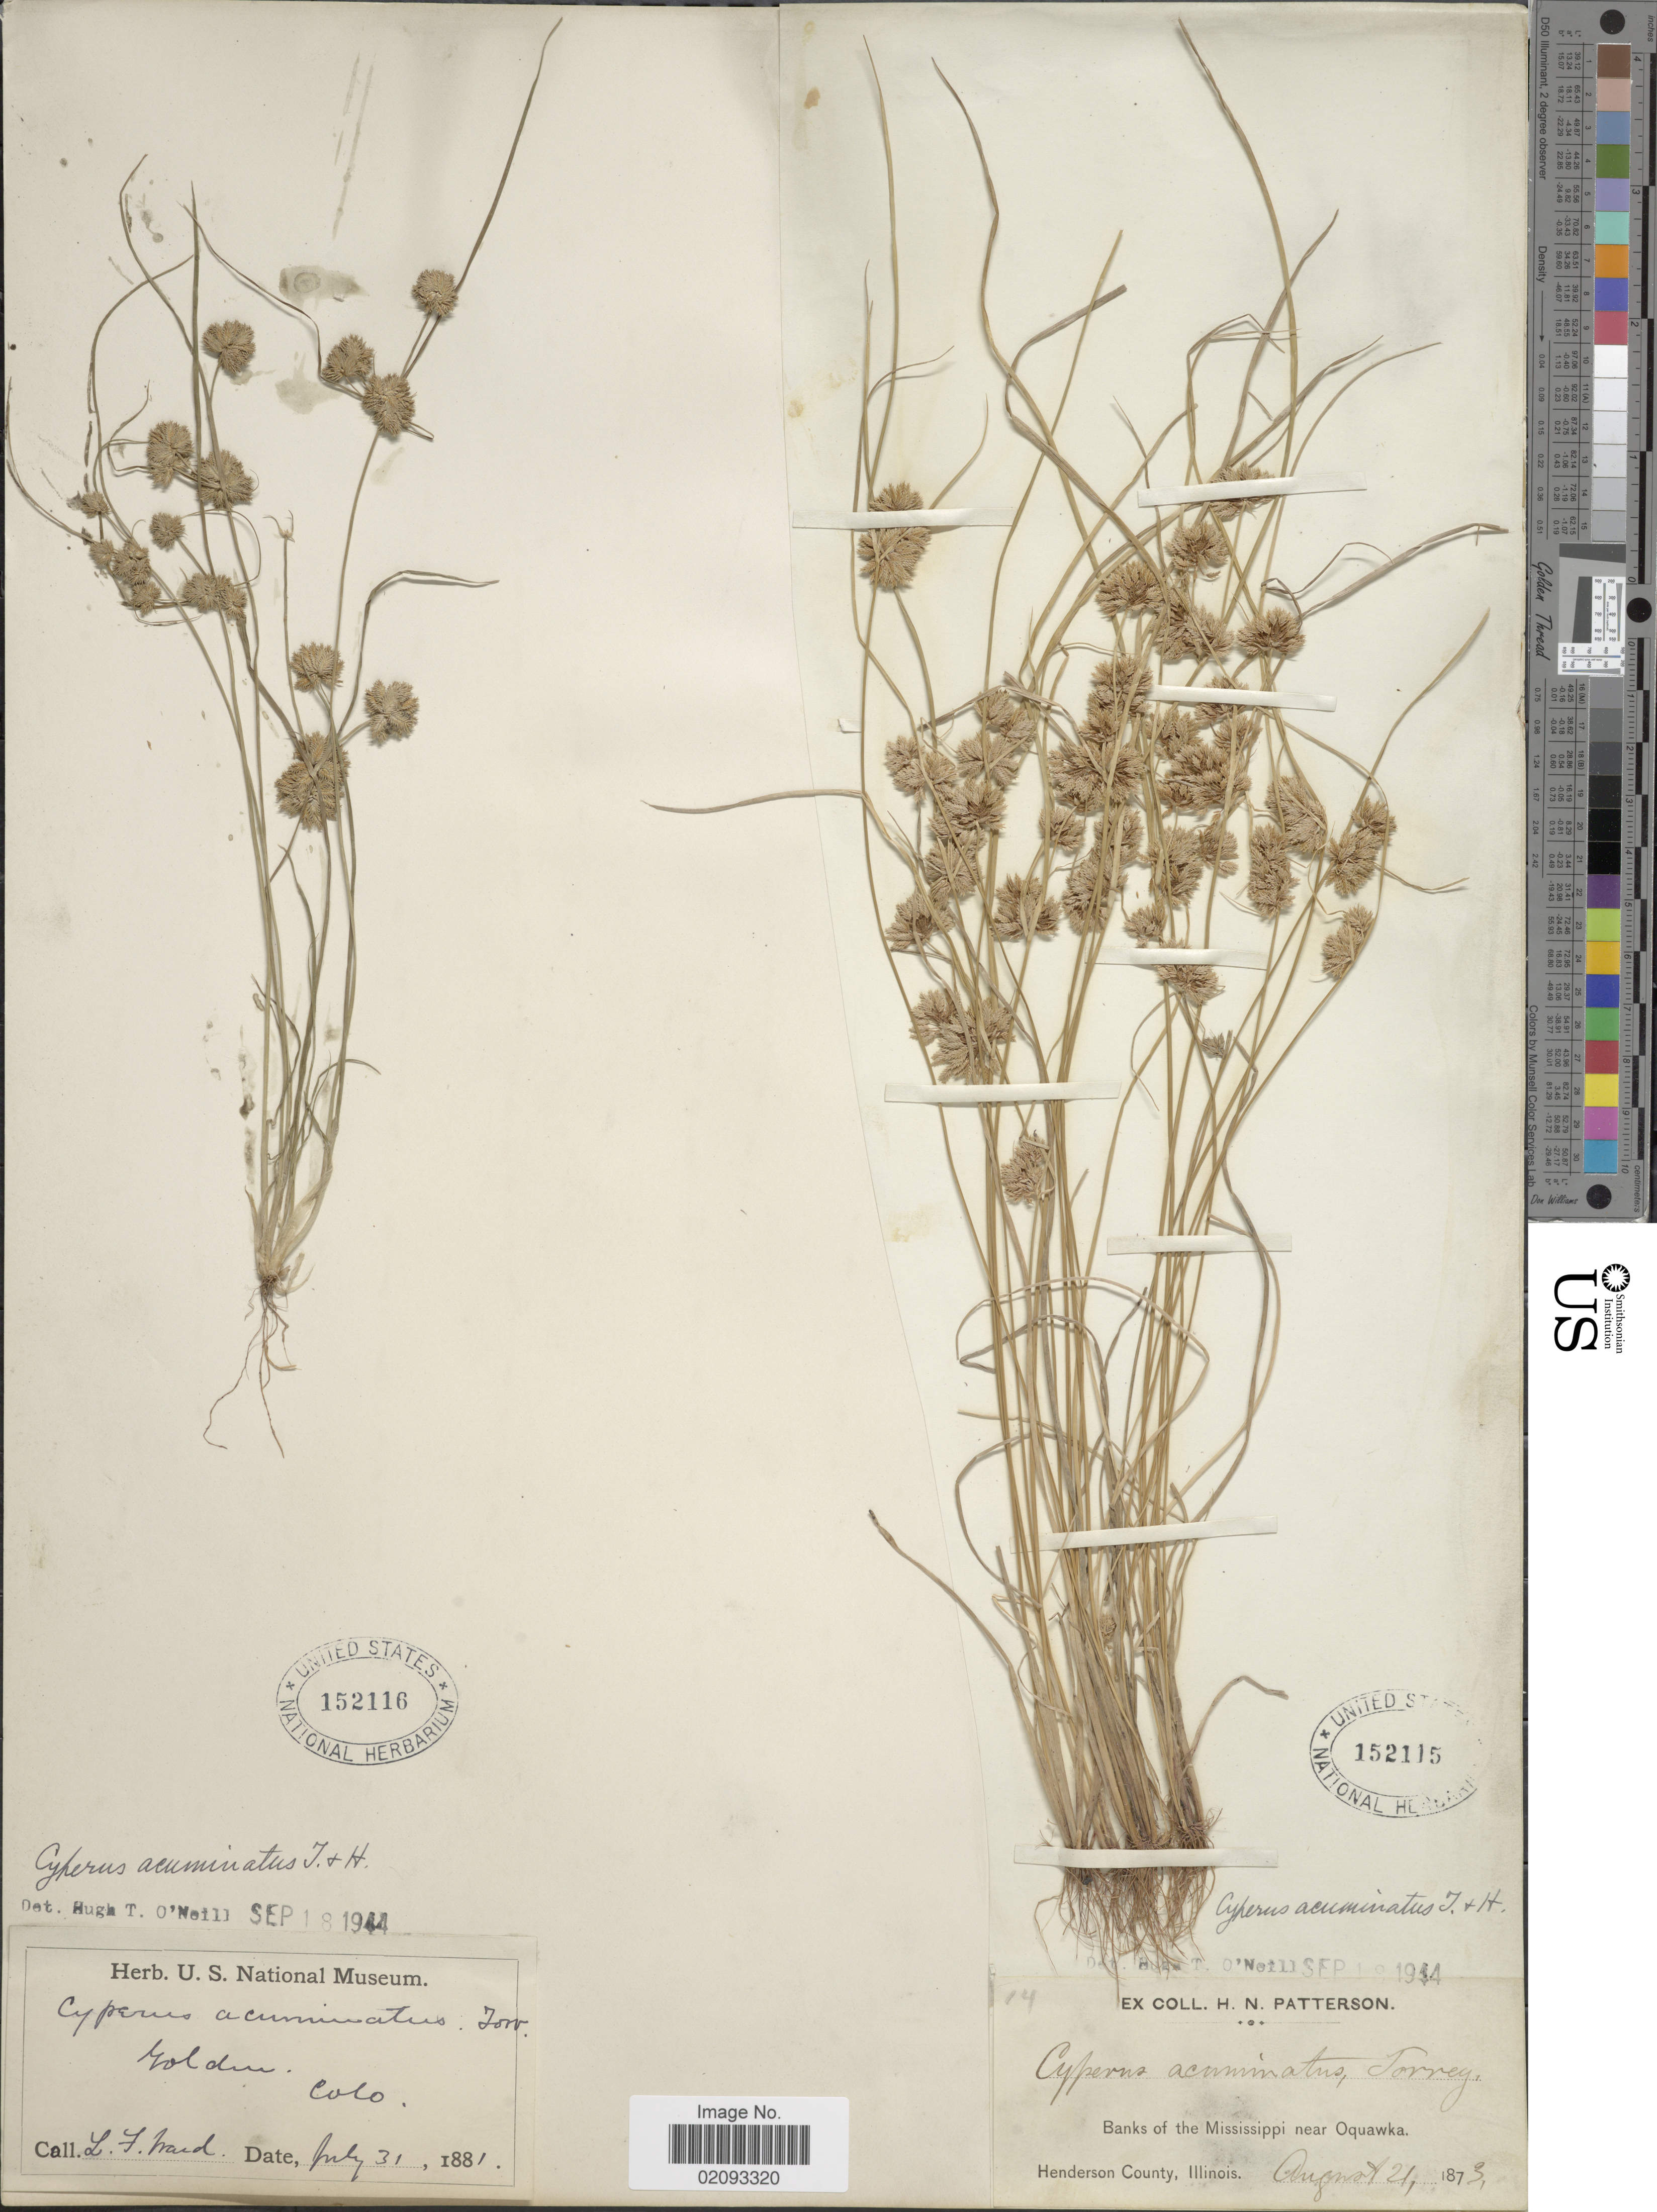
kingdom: Plantae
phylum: Tracheophyta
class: Liliopsida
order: Poales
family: Cyperaceae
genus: Cyperus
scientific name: Cyperus acuminatus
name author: Torr. & Hook.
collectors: H. N. Patterson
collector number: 14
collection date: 1873-08-21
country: United States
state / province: Illinois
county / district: Henderson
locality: Banks of the Mississippi near Oquawka. Henderson County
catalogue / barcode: US 152115